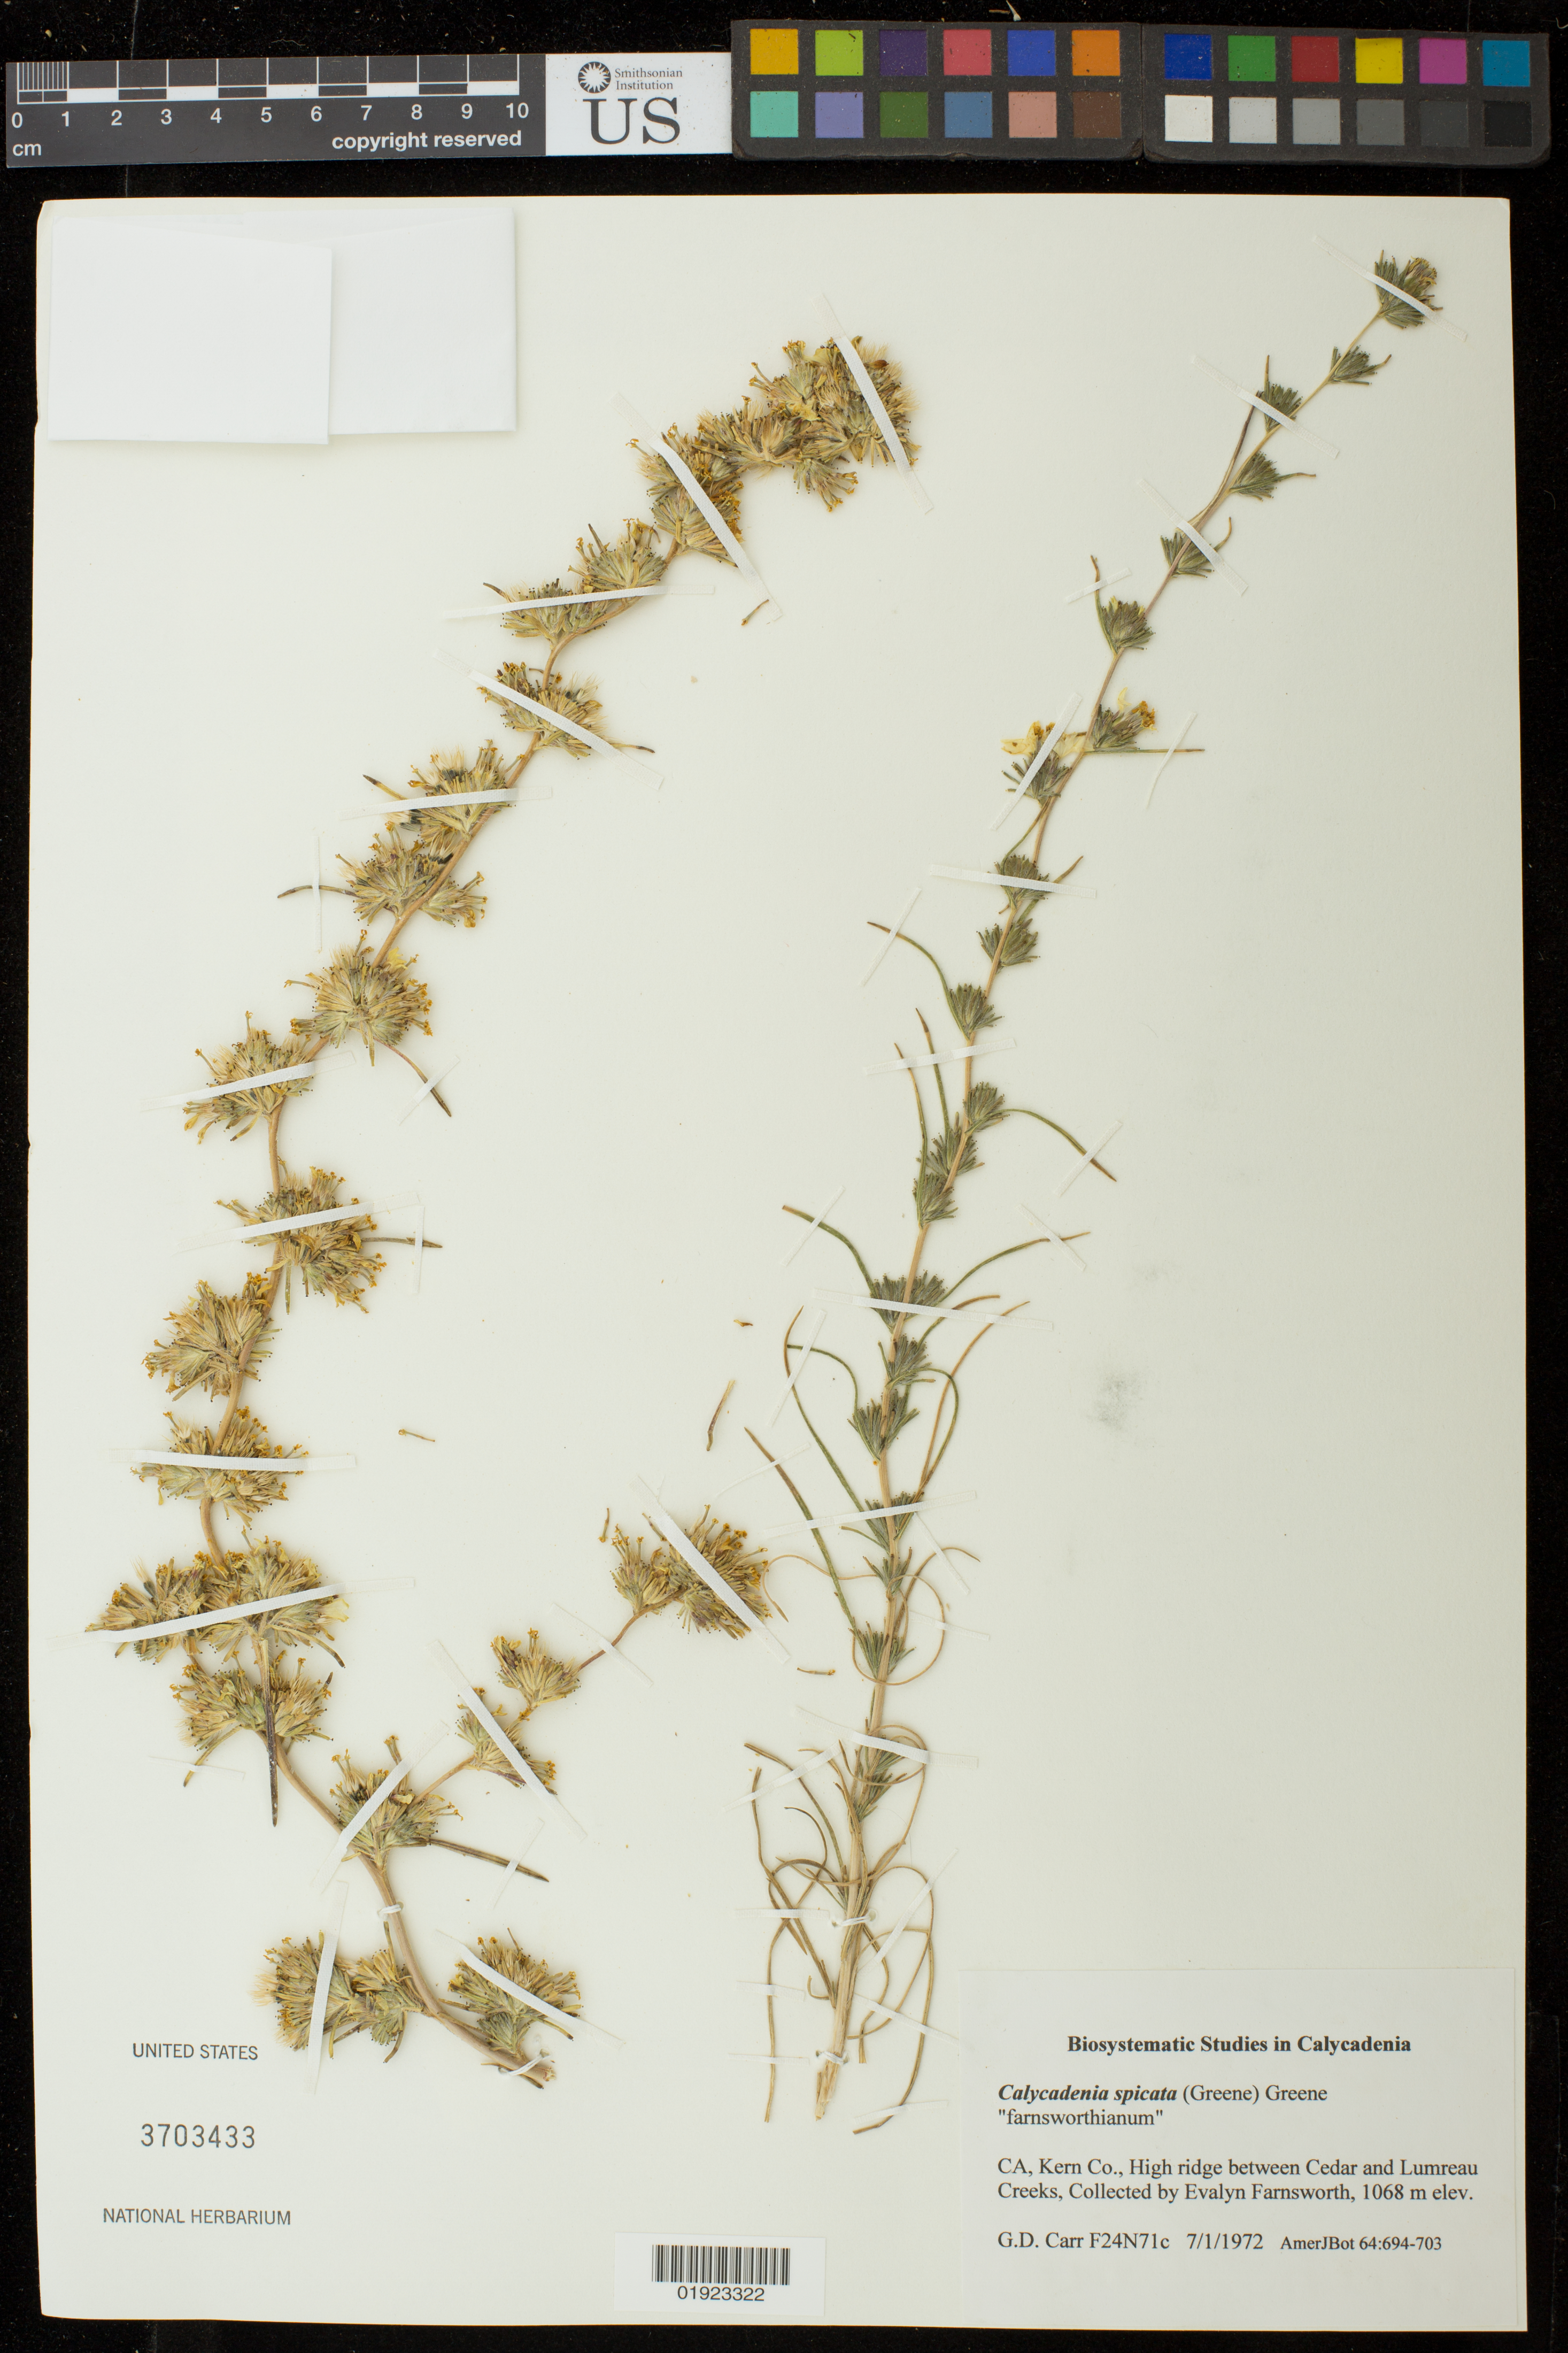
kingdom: Plantae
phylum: Tracheophyta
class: Magnoliopsida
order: Asterales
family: Asteraceae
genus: Calycadenia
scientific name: Calycadenia spicata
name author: (Greene) Greene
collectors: G. D. Carr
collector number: F24N71c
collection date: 1972-07-01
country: United States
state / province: California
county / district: Kern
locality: High ridge between Cedar and Lumreau Creeks.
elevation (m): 1068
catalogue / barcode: US 3703433